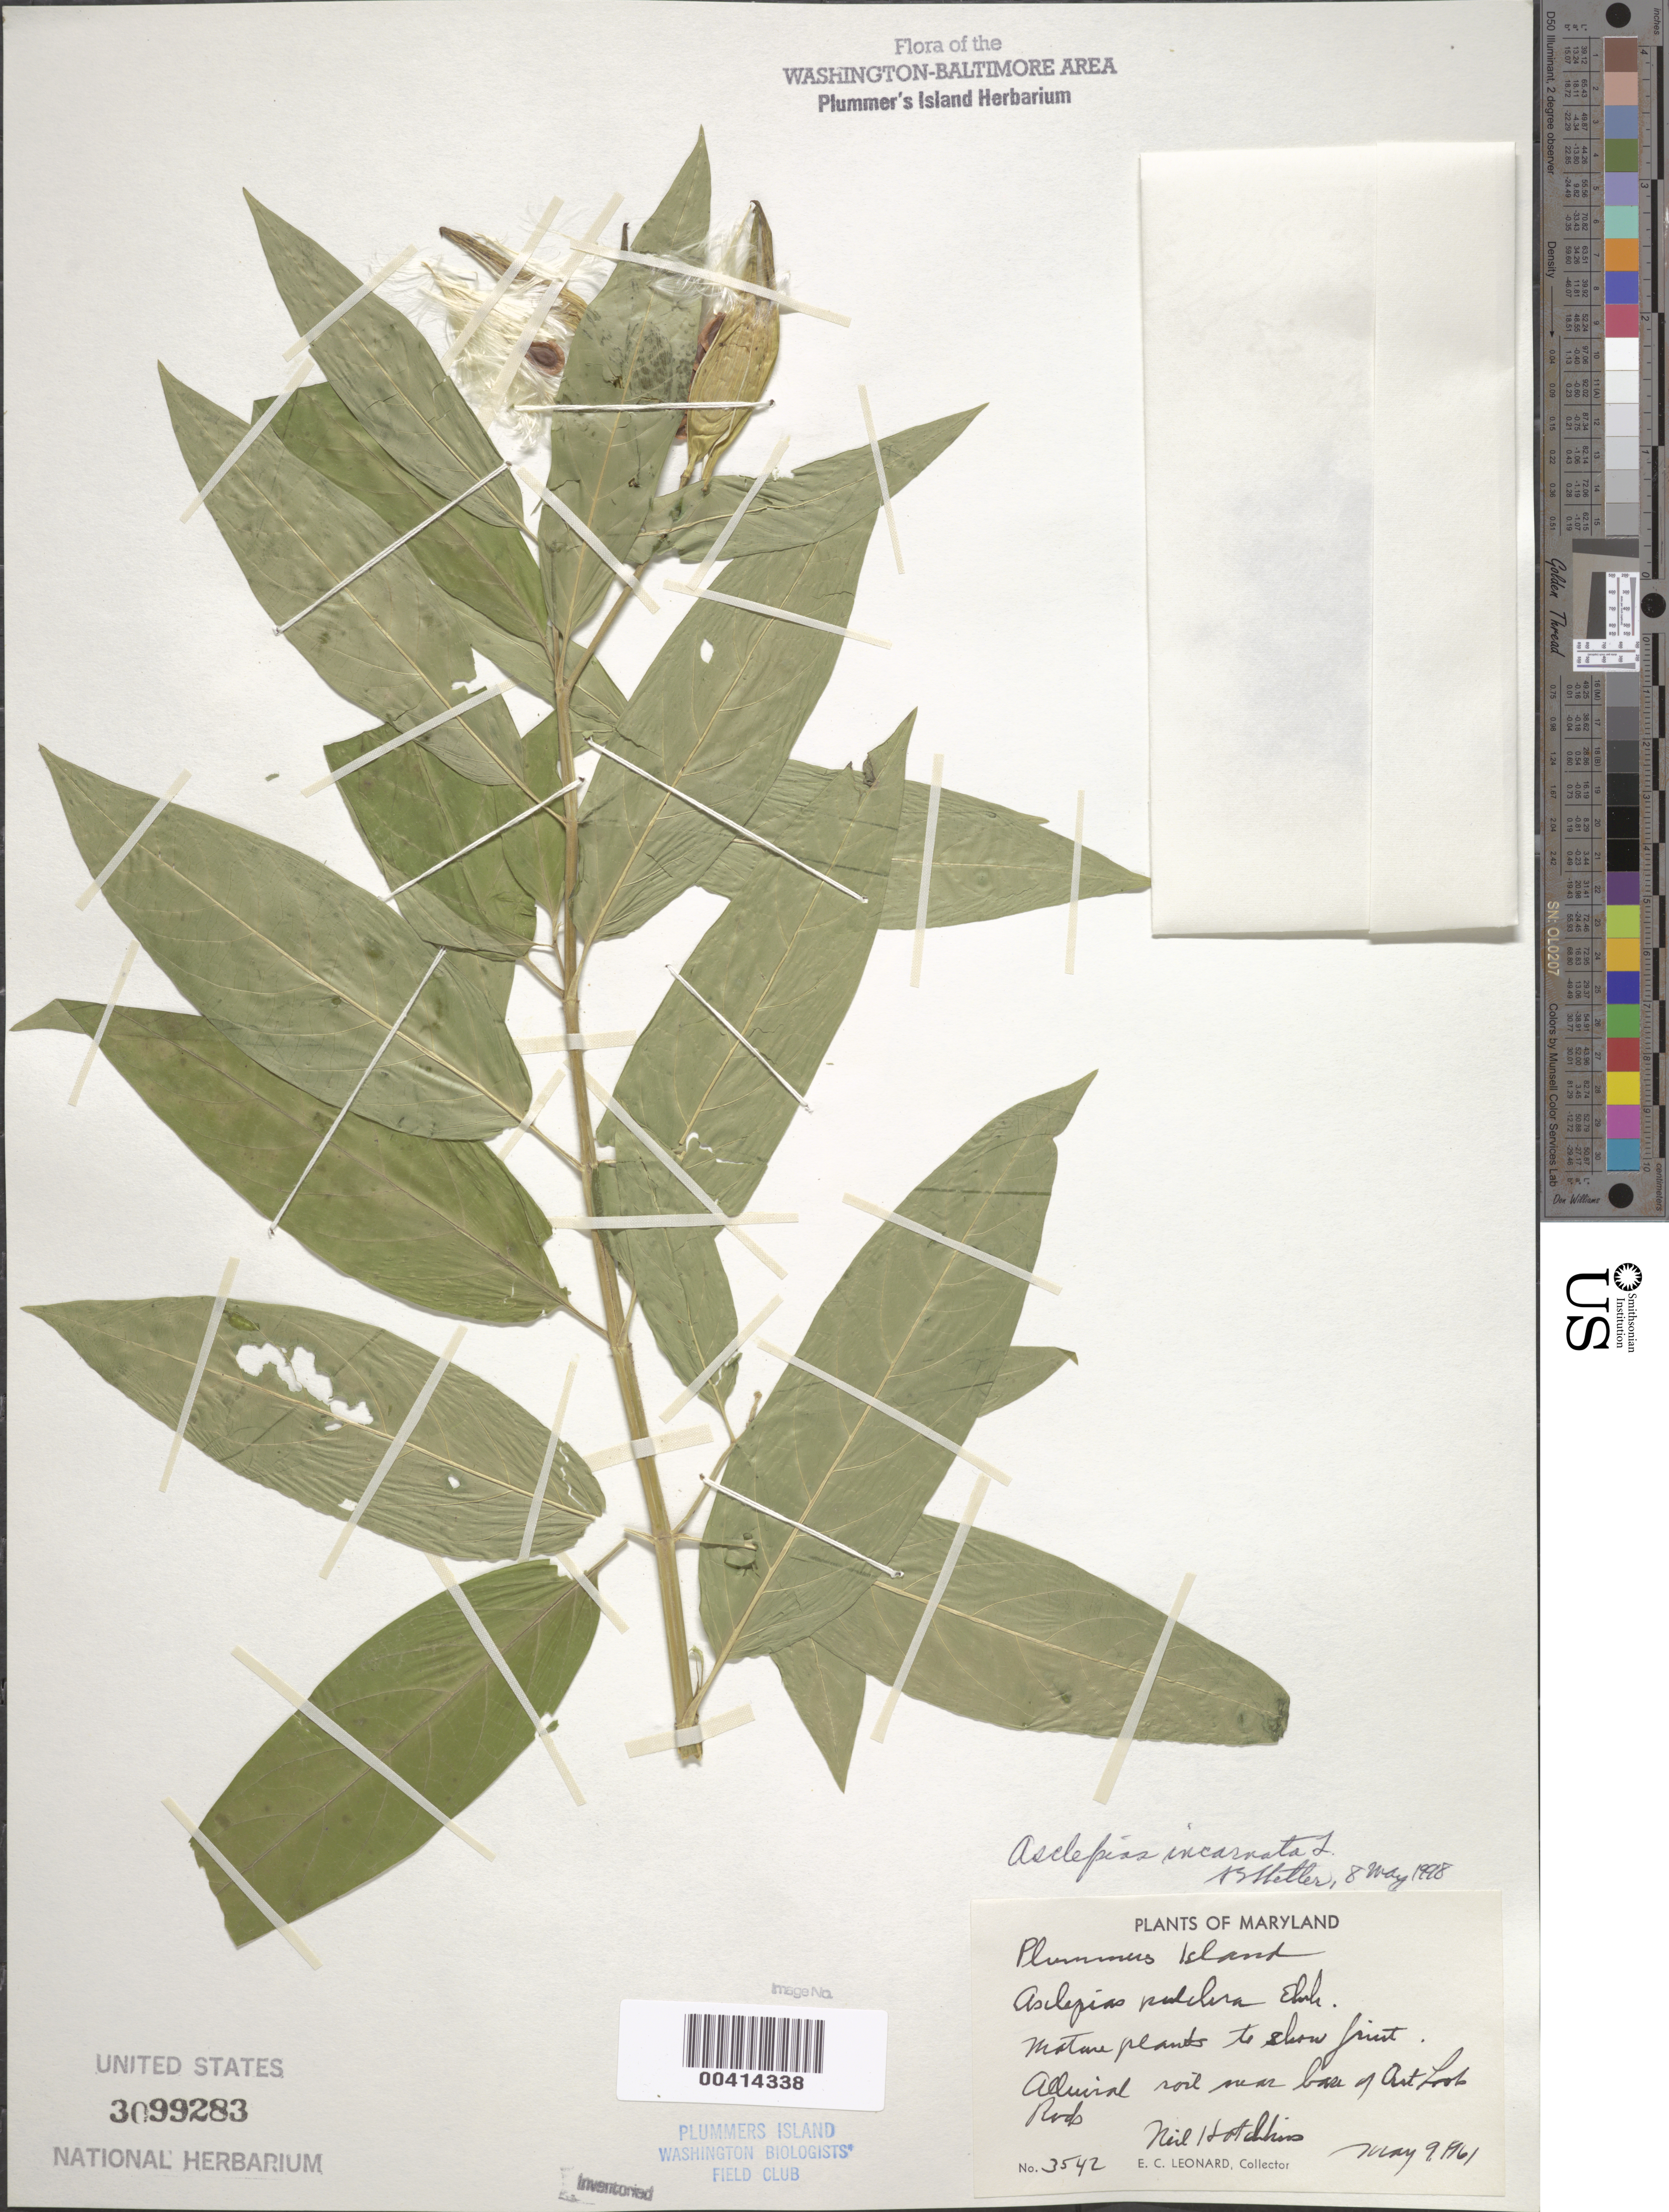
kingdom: Plantae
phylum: Tracheophyta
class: Magnoliopsida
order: Gentianales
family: Apocynaceae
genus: Asclepias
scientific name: Asclepias incarnata subsp. pulchra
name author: (Ehrh. ex Willd.) Woodson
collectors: E. C. Leonard & N. Hotchkiss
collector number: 3542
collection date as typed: May 1961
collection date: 1961-05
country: United States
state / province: Maryland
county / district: Montgomery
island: Plummers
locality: Plummer's Island; near base of Lookout Rock C. & O. Canal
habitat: Alluvial soil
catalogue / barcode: US 3099283